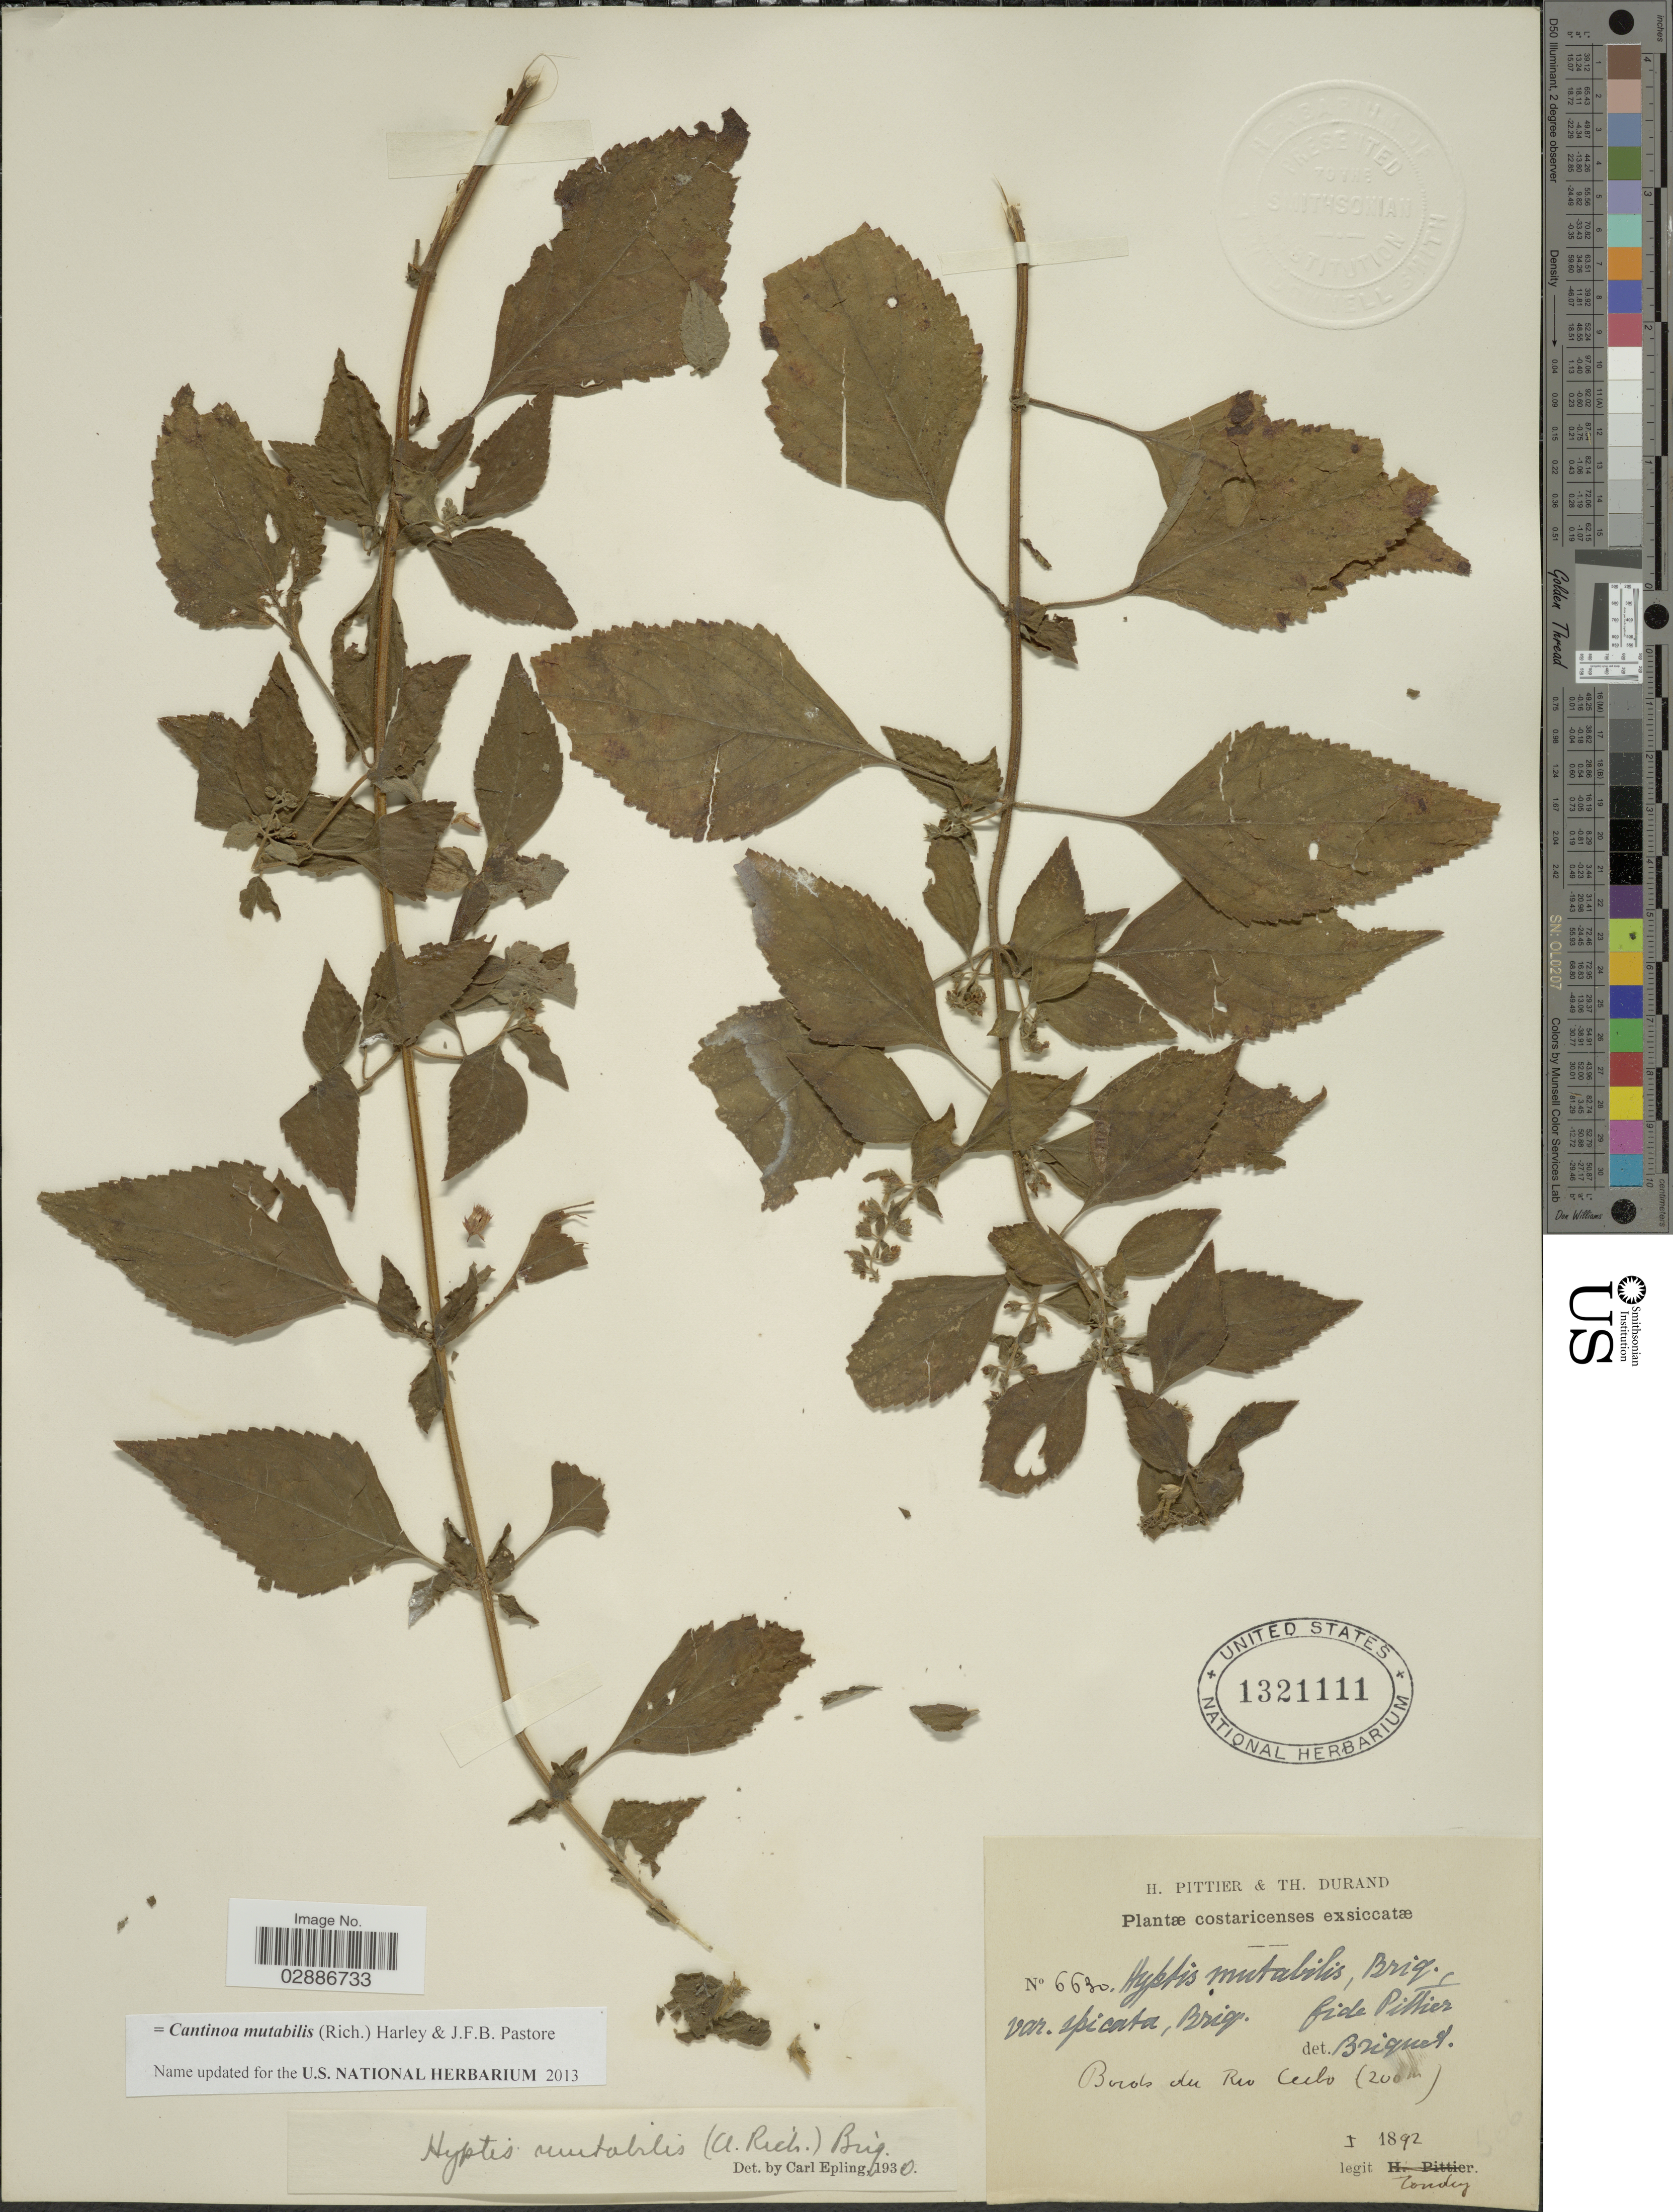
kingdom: Plantae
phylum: Tracheophyta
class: Magnoliopsida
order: Lamiales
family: Lamiaceae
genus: Cantinoa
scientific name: Cantinoa mutabilis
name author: (Rich.) Harley & J.F.B. Pastore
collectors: Tonduz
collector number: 6630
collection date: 1892-01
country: Costa Rica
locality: Costaricenses. Bords du Rio Ceibo.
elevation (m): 200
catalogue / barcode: US 1321111